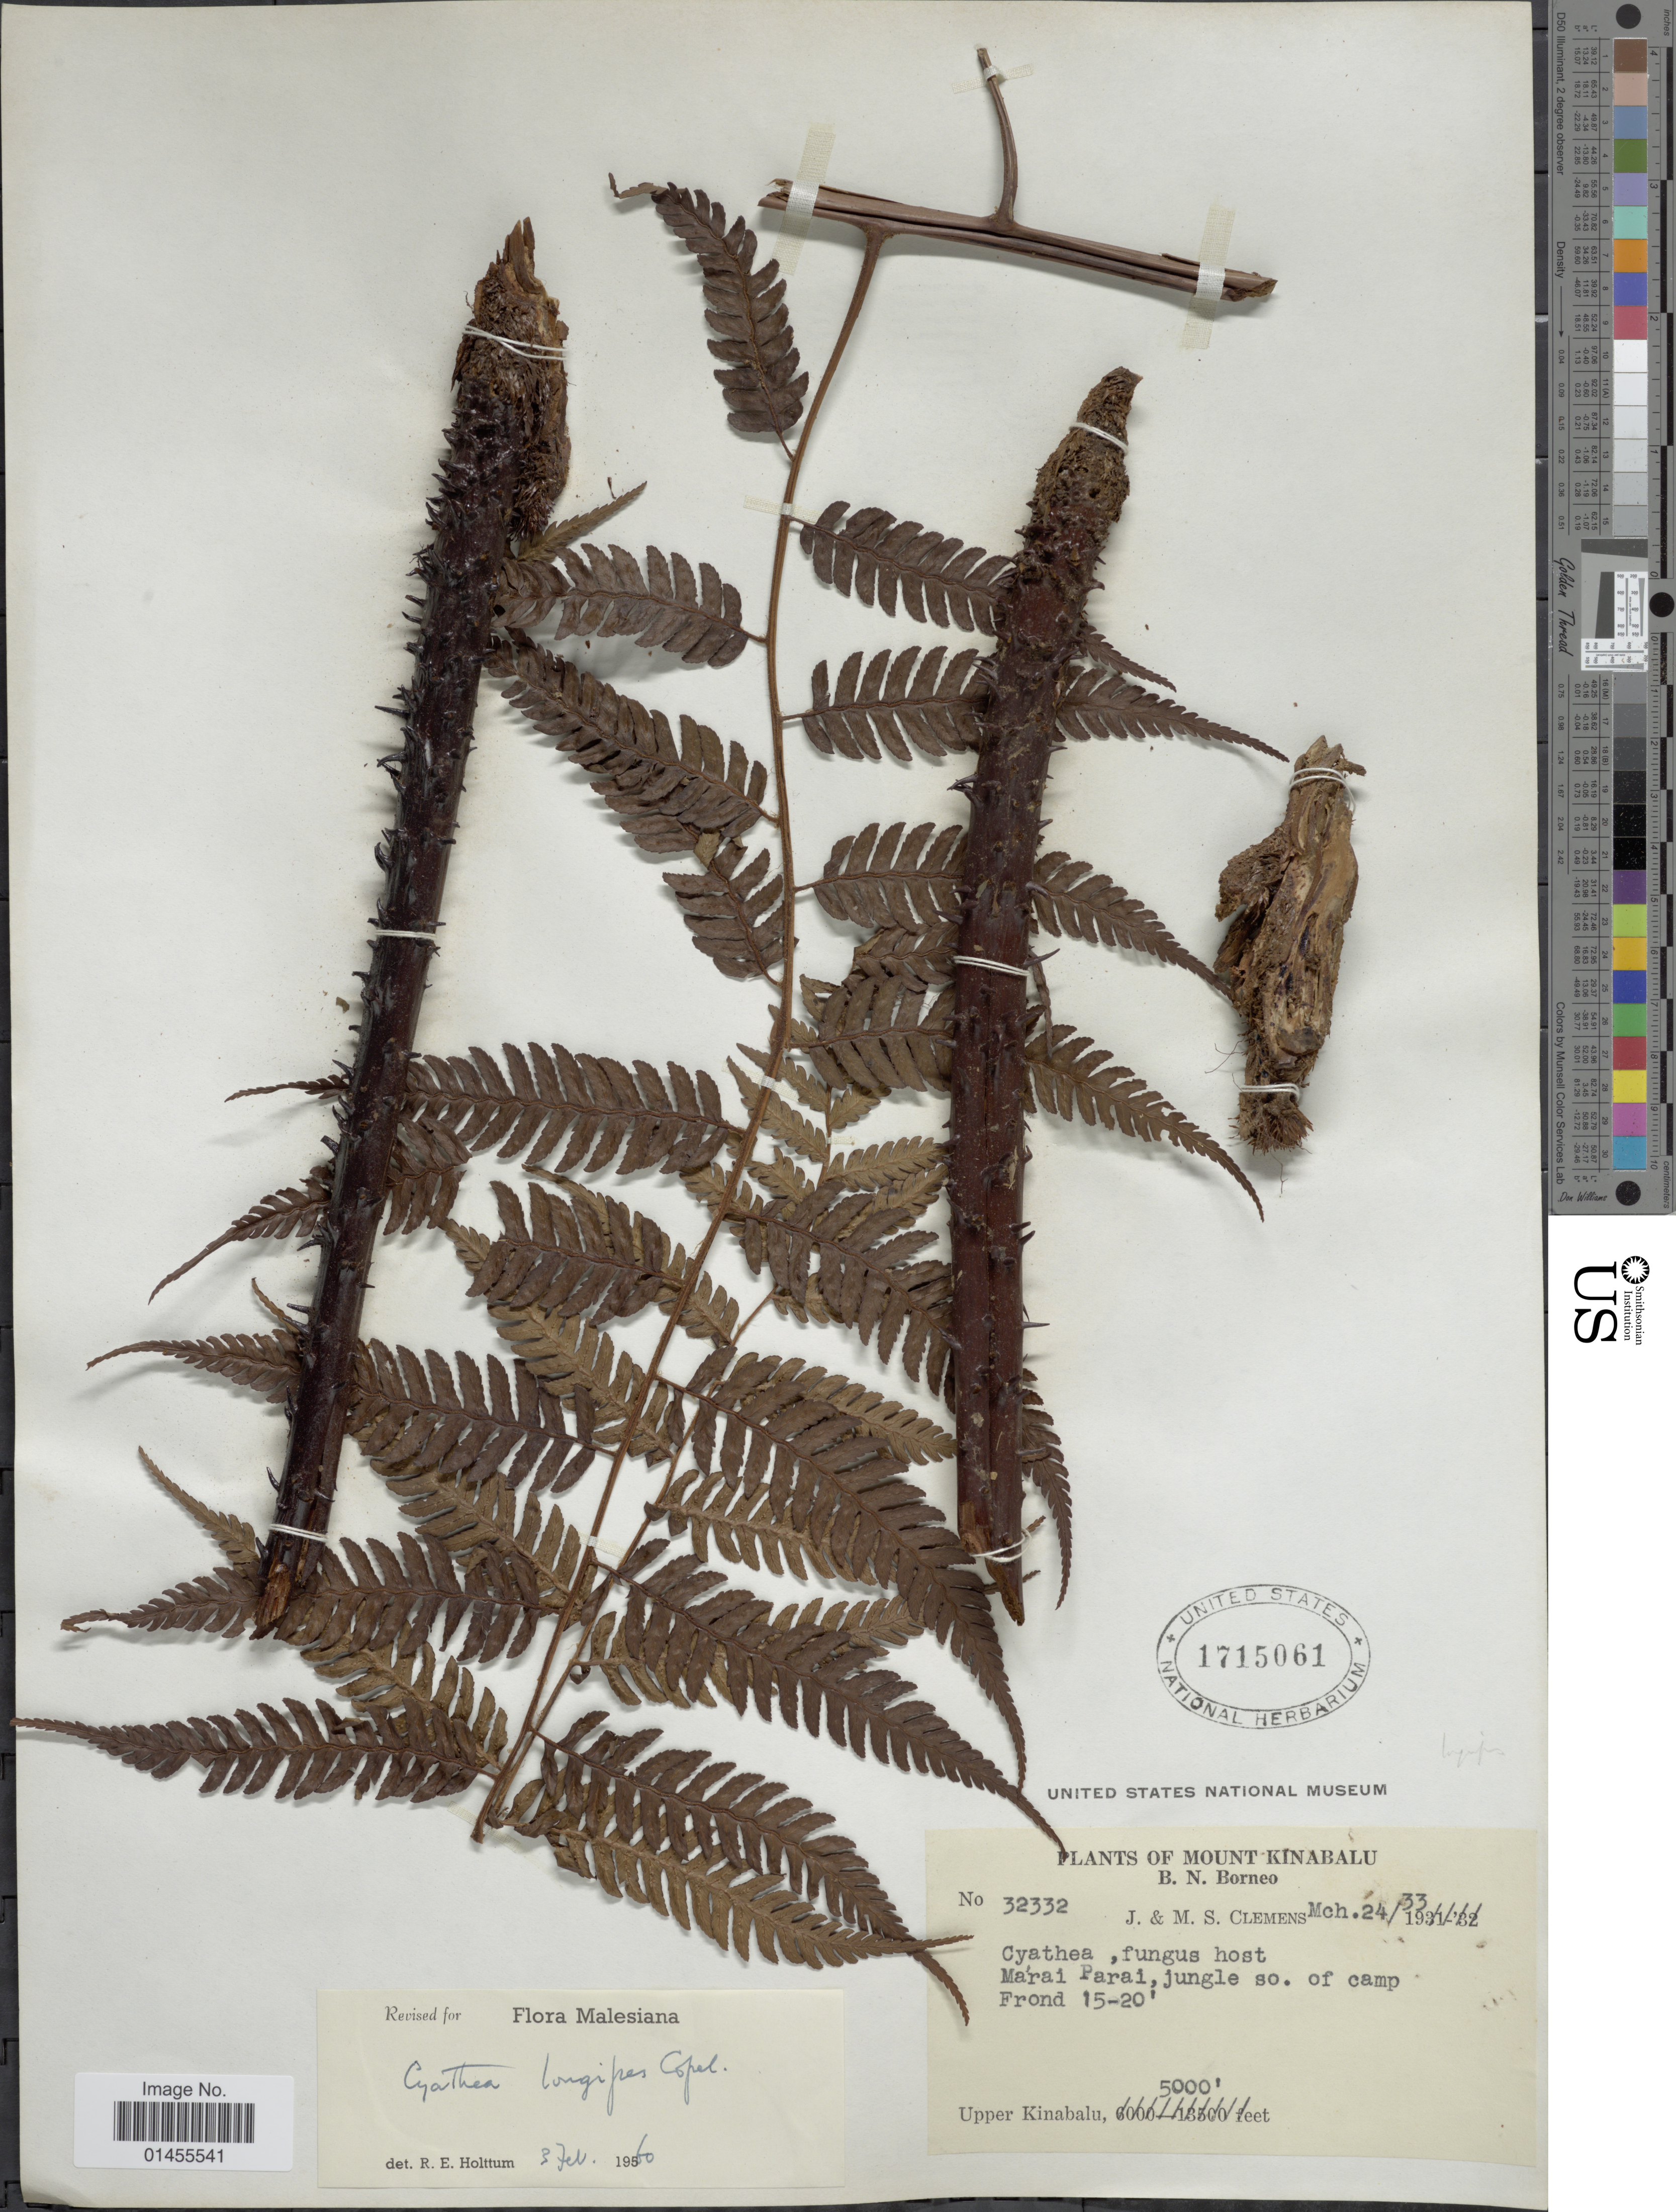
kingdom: Plantae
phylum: Tracheophyta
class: Polypodiopsida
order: Cyatheales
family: Cyatheaceae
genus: Alsophila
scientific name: Alsophila longipes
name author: (Copel.) R.M. Tryon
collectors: J. Clemens & M. S. Clemens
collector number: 32332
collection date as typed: Transcribed d/m/y: 24/3/33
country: Malaysia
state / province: Sabah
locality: Mount Kinabalu, B.N. Borneo. Marai Parai, jungle so. of camp. Upper Kinabalu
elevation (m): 1524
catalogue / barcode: US 1715061